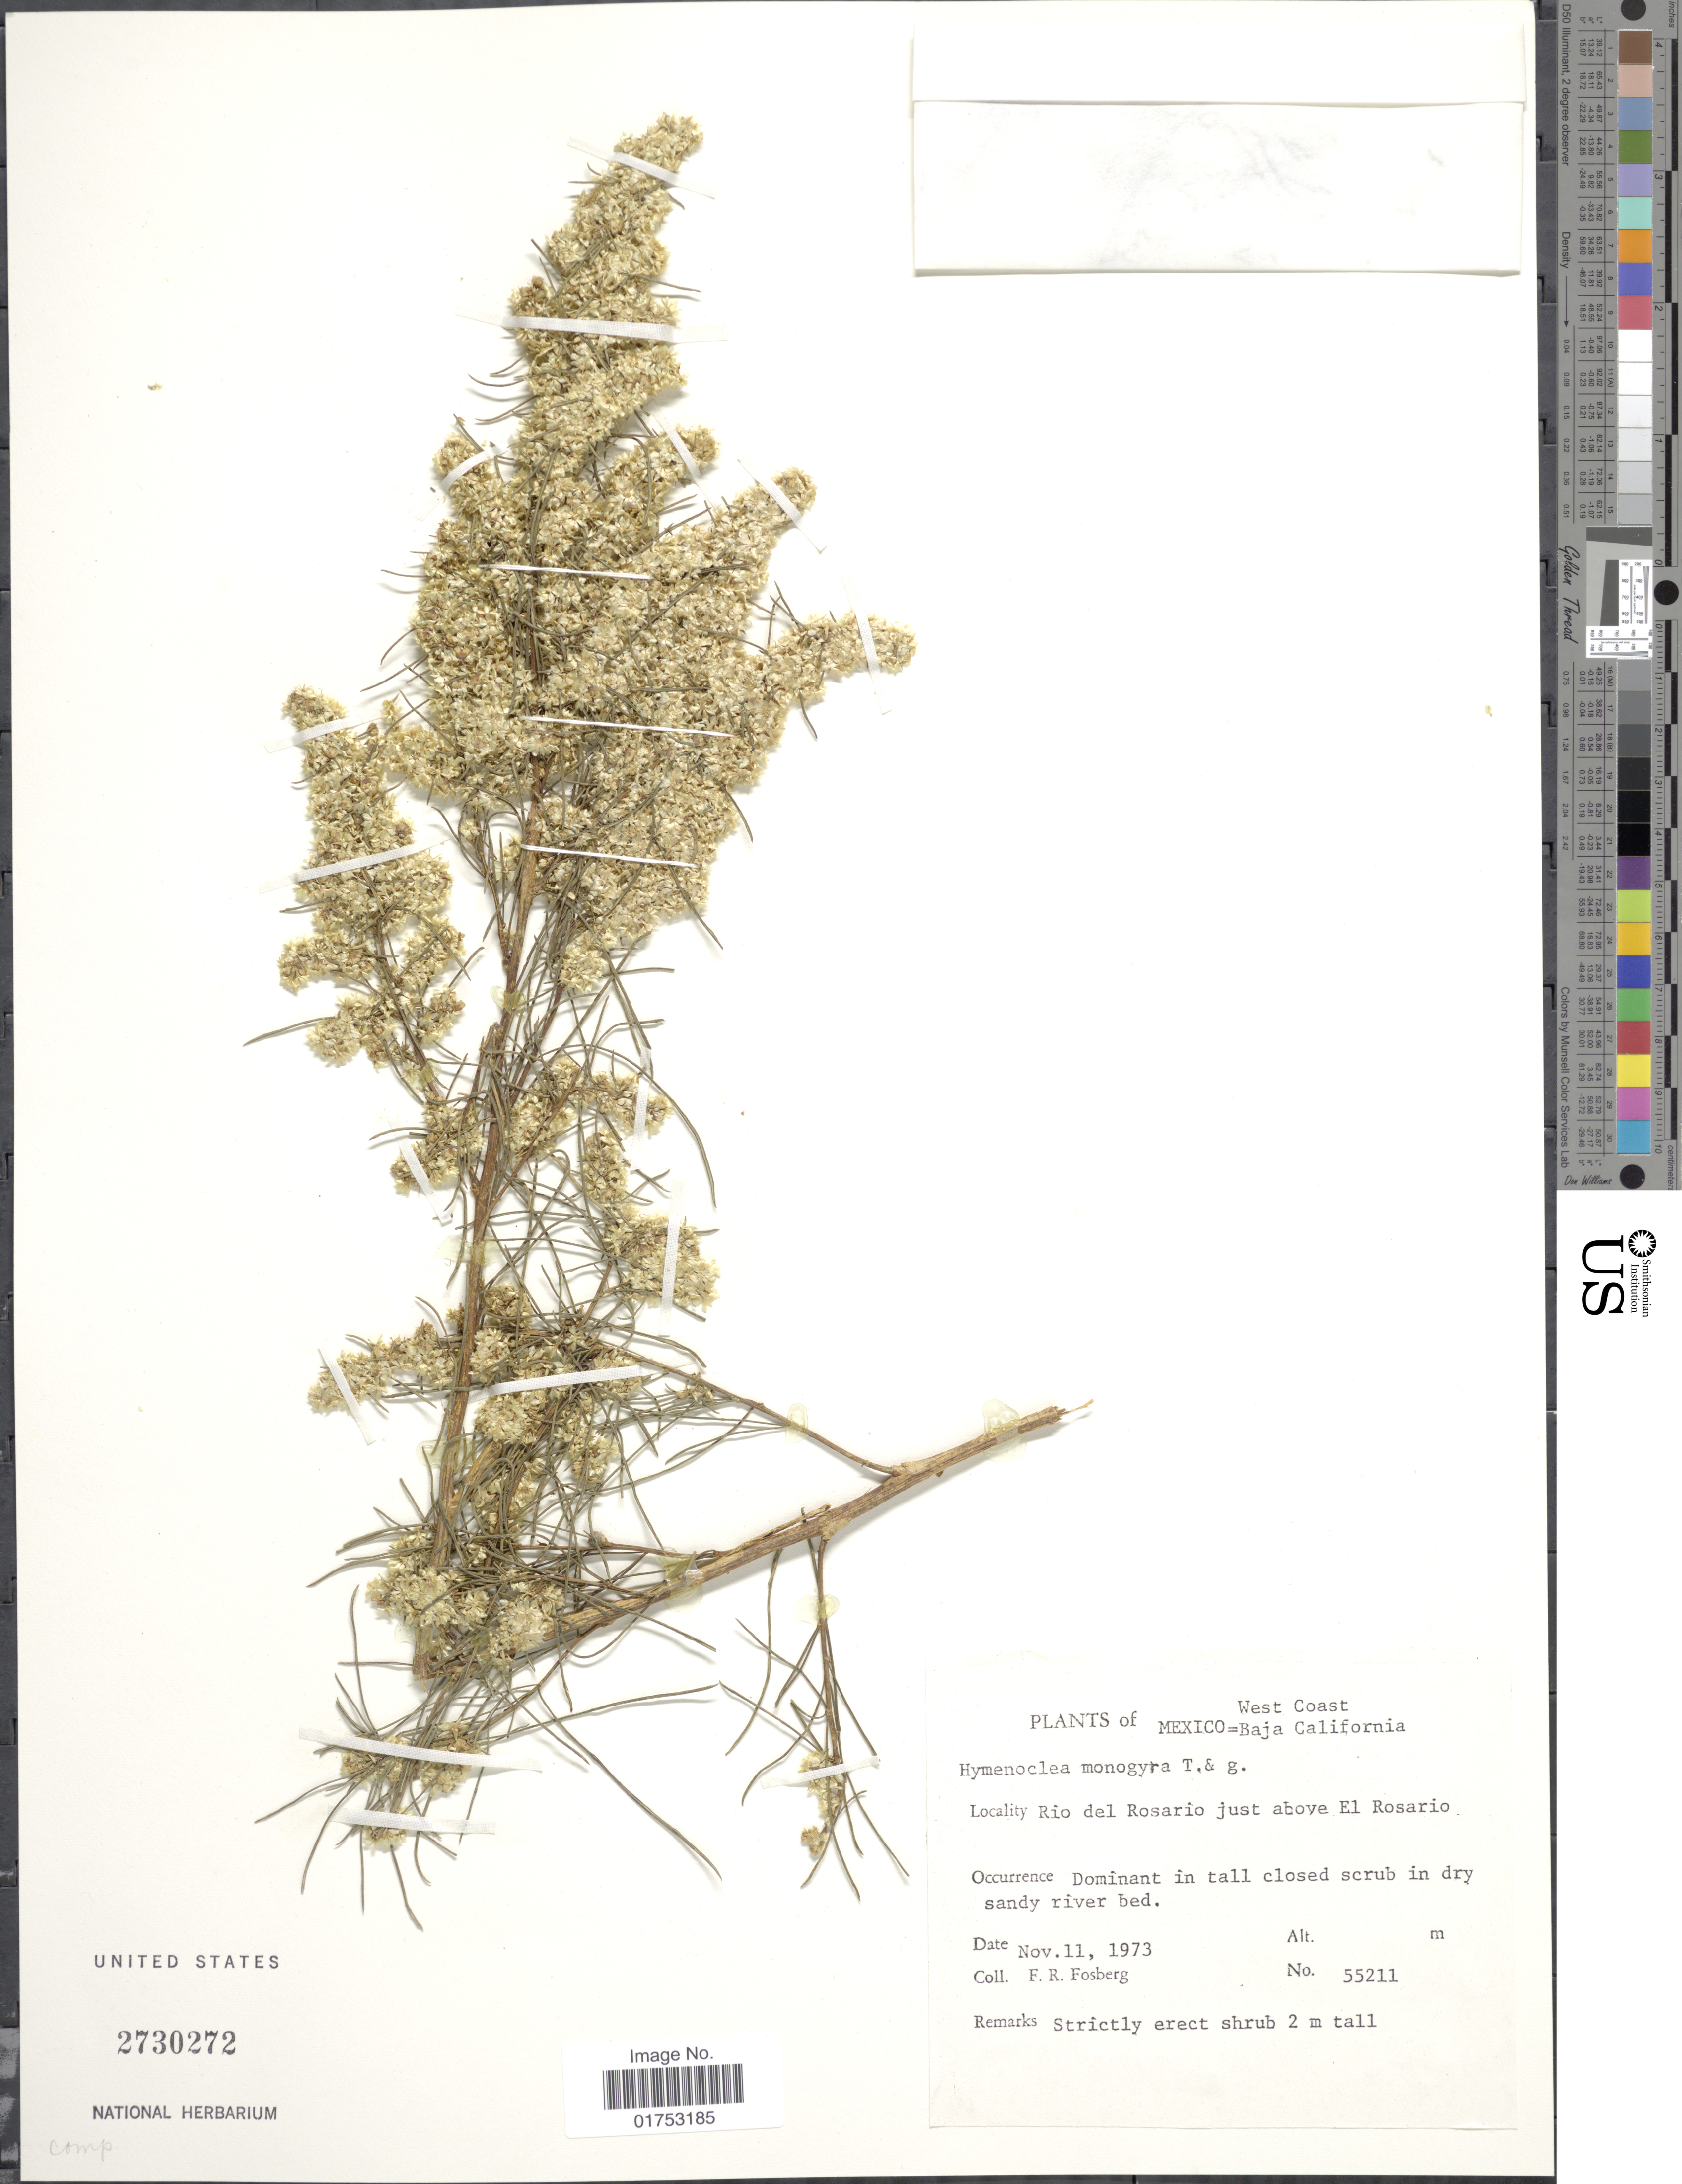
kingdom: Plantae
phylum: Tracheophyta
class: Magnoliopsida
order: Asterales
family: Asteraceae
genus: Hymenoclea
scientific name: Hymenoclea monogyra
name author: Torr. & A. Gray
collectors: F. R. Fosberg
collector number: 55211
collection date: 1973-11-11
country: Mexico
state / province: Baja California Norte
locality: West Coast, Rio del Rosario just above El Rosario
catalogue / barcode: US 2730272